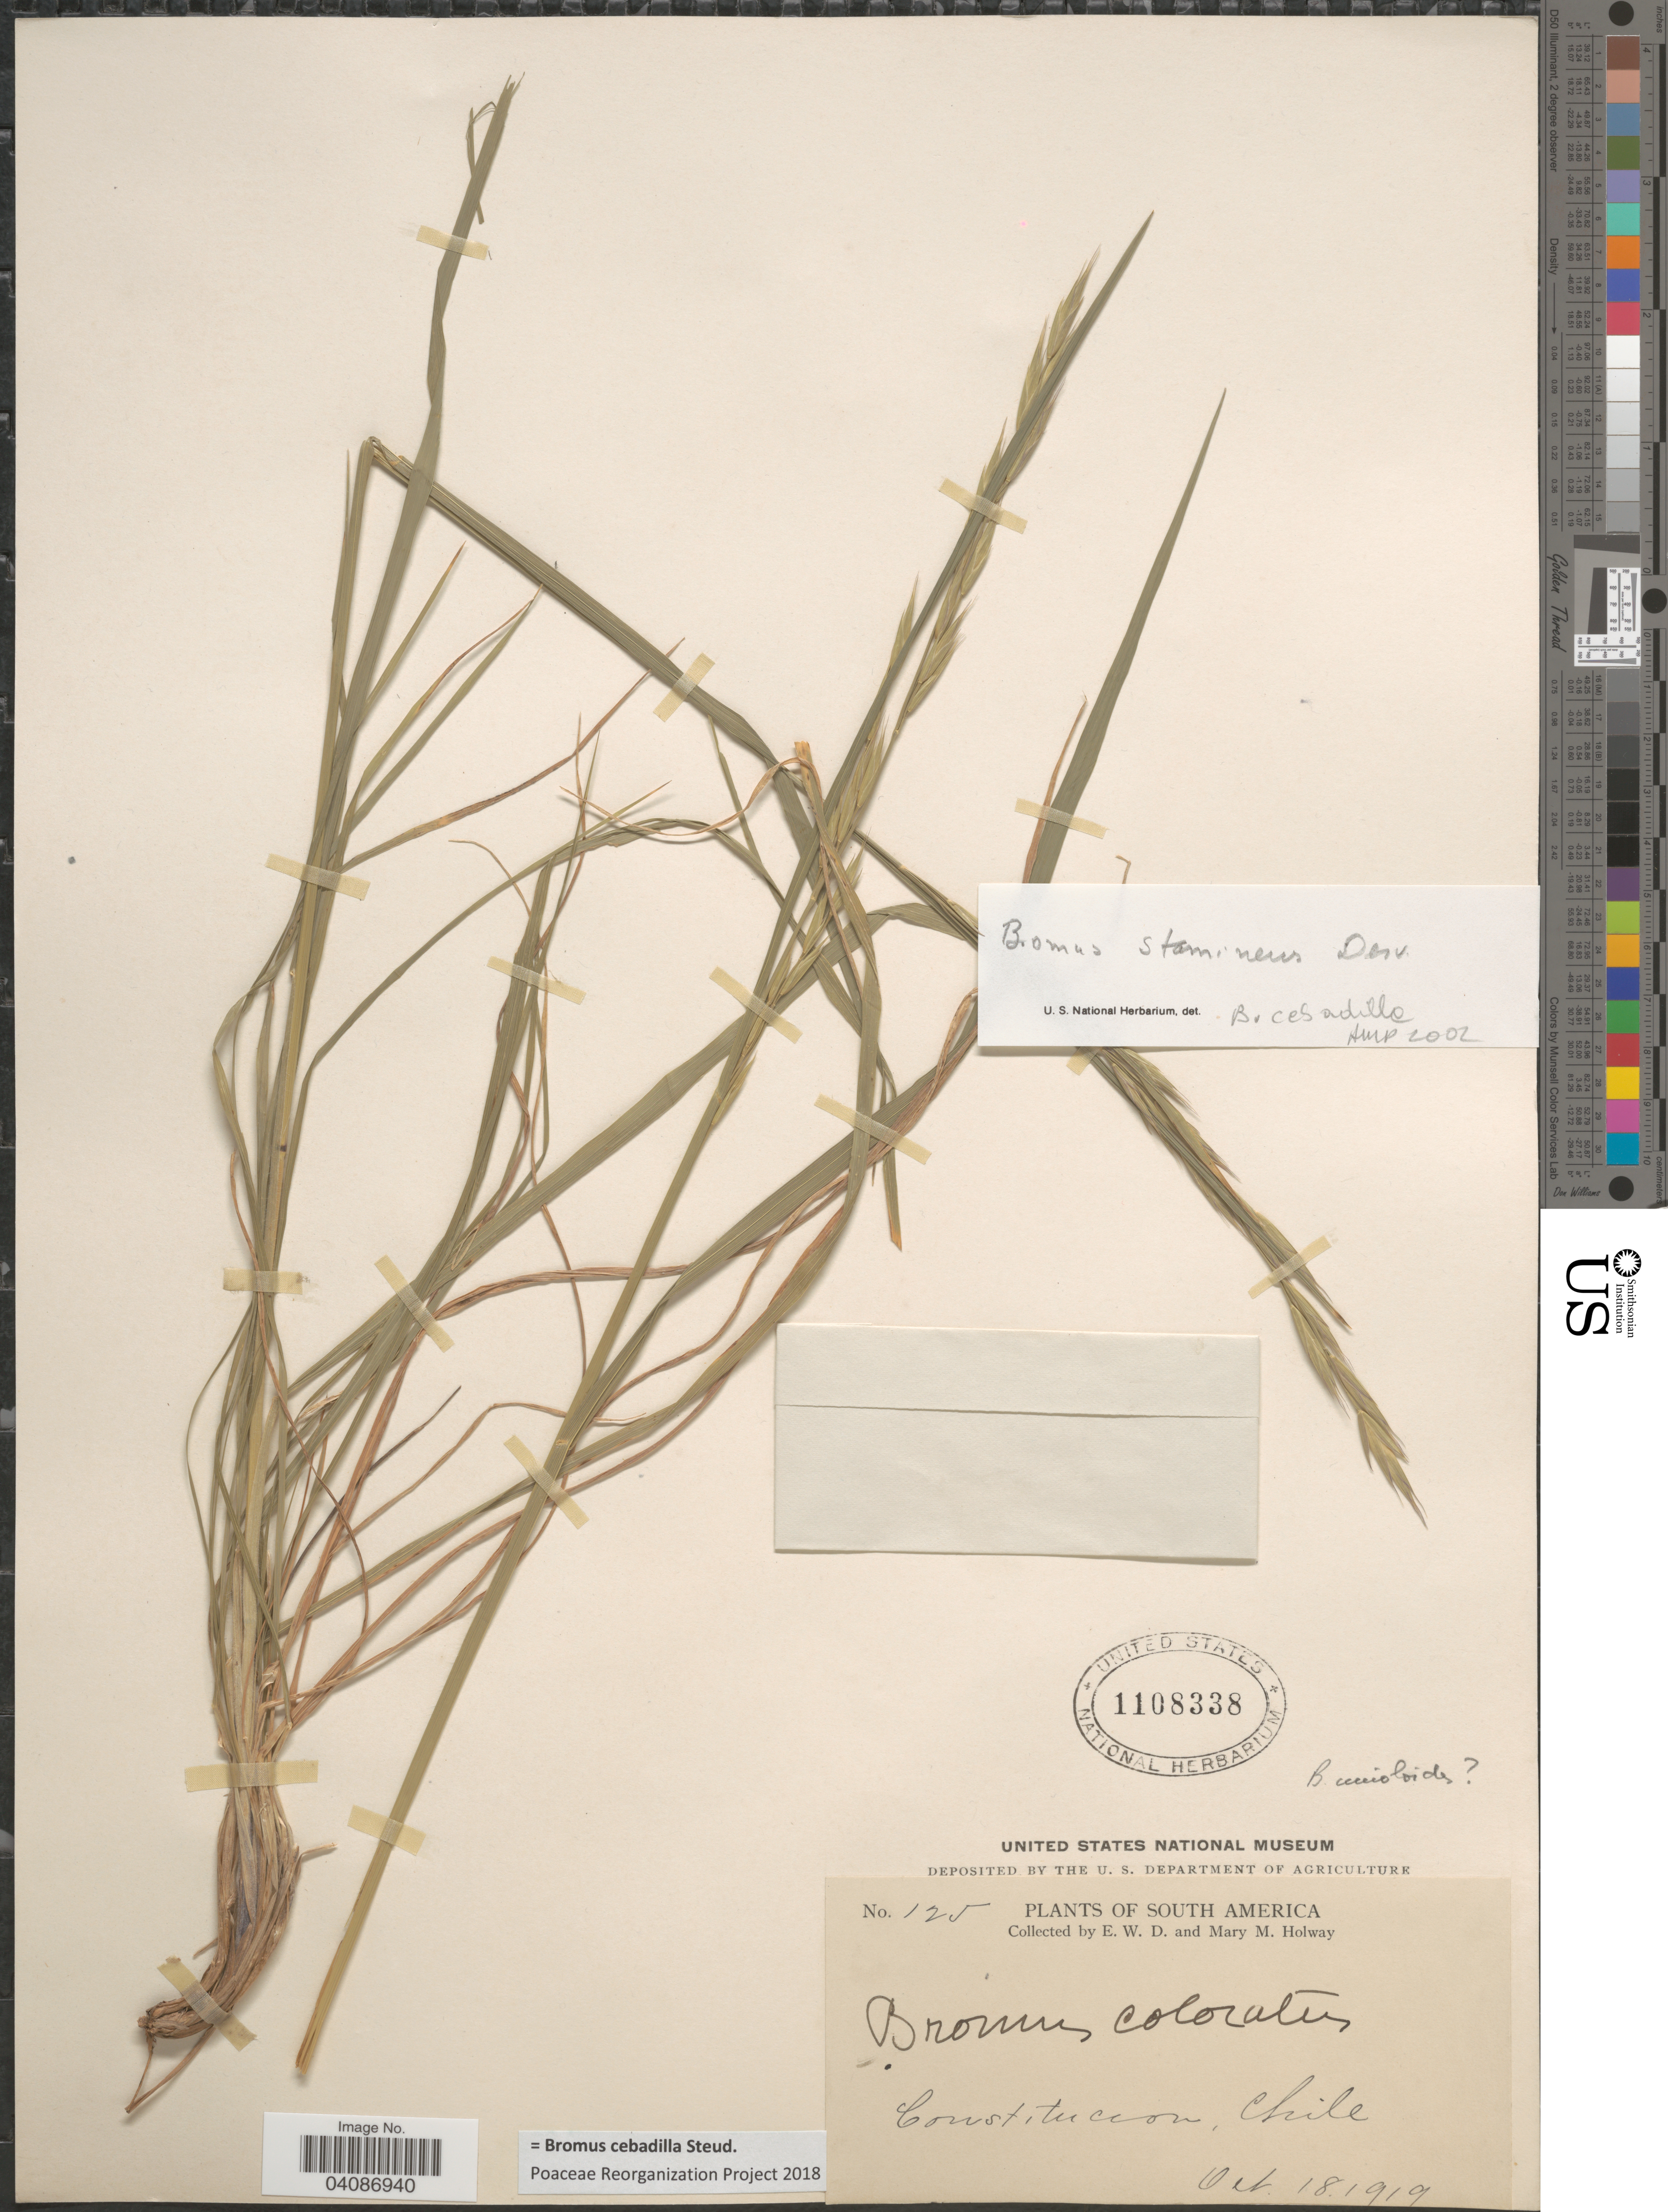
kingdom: Plantae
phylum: Tracheophyta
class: Liliopsida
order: Poales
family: Poaceae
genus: Bromus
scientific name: Bromus cebadilla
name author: Steud.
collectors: E. W. D. Holway & M. M. Holway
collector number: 125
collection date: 1919-10-18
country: Chile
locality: Constitucion.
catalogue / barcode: US 1108338